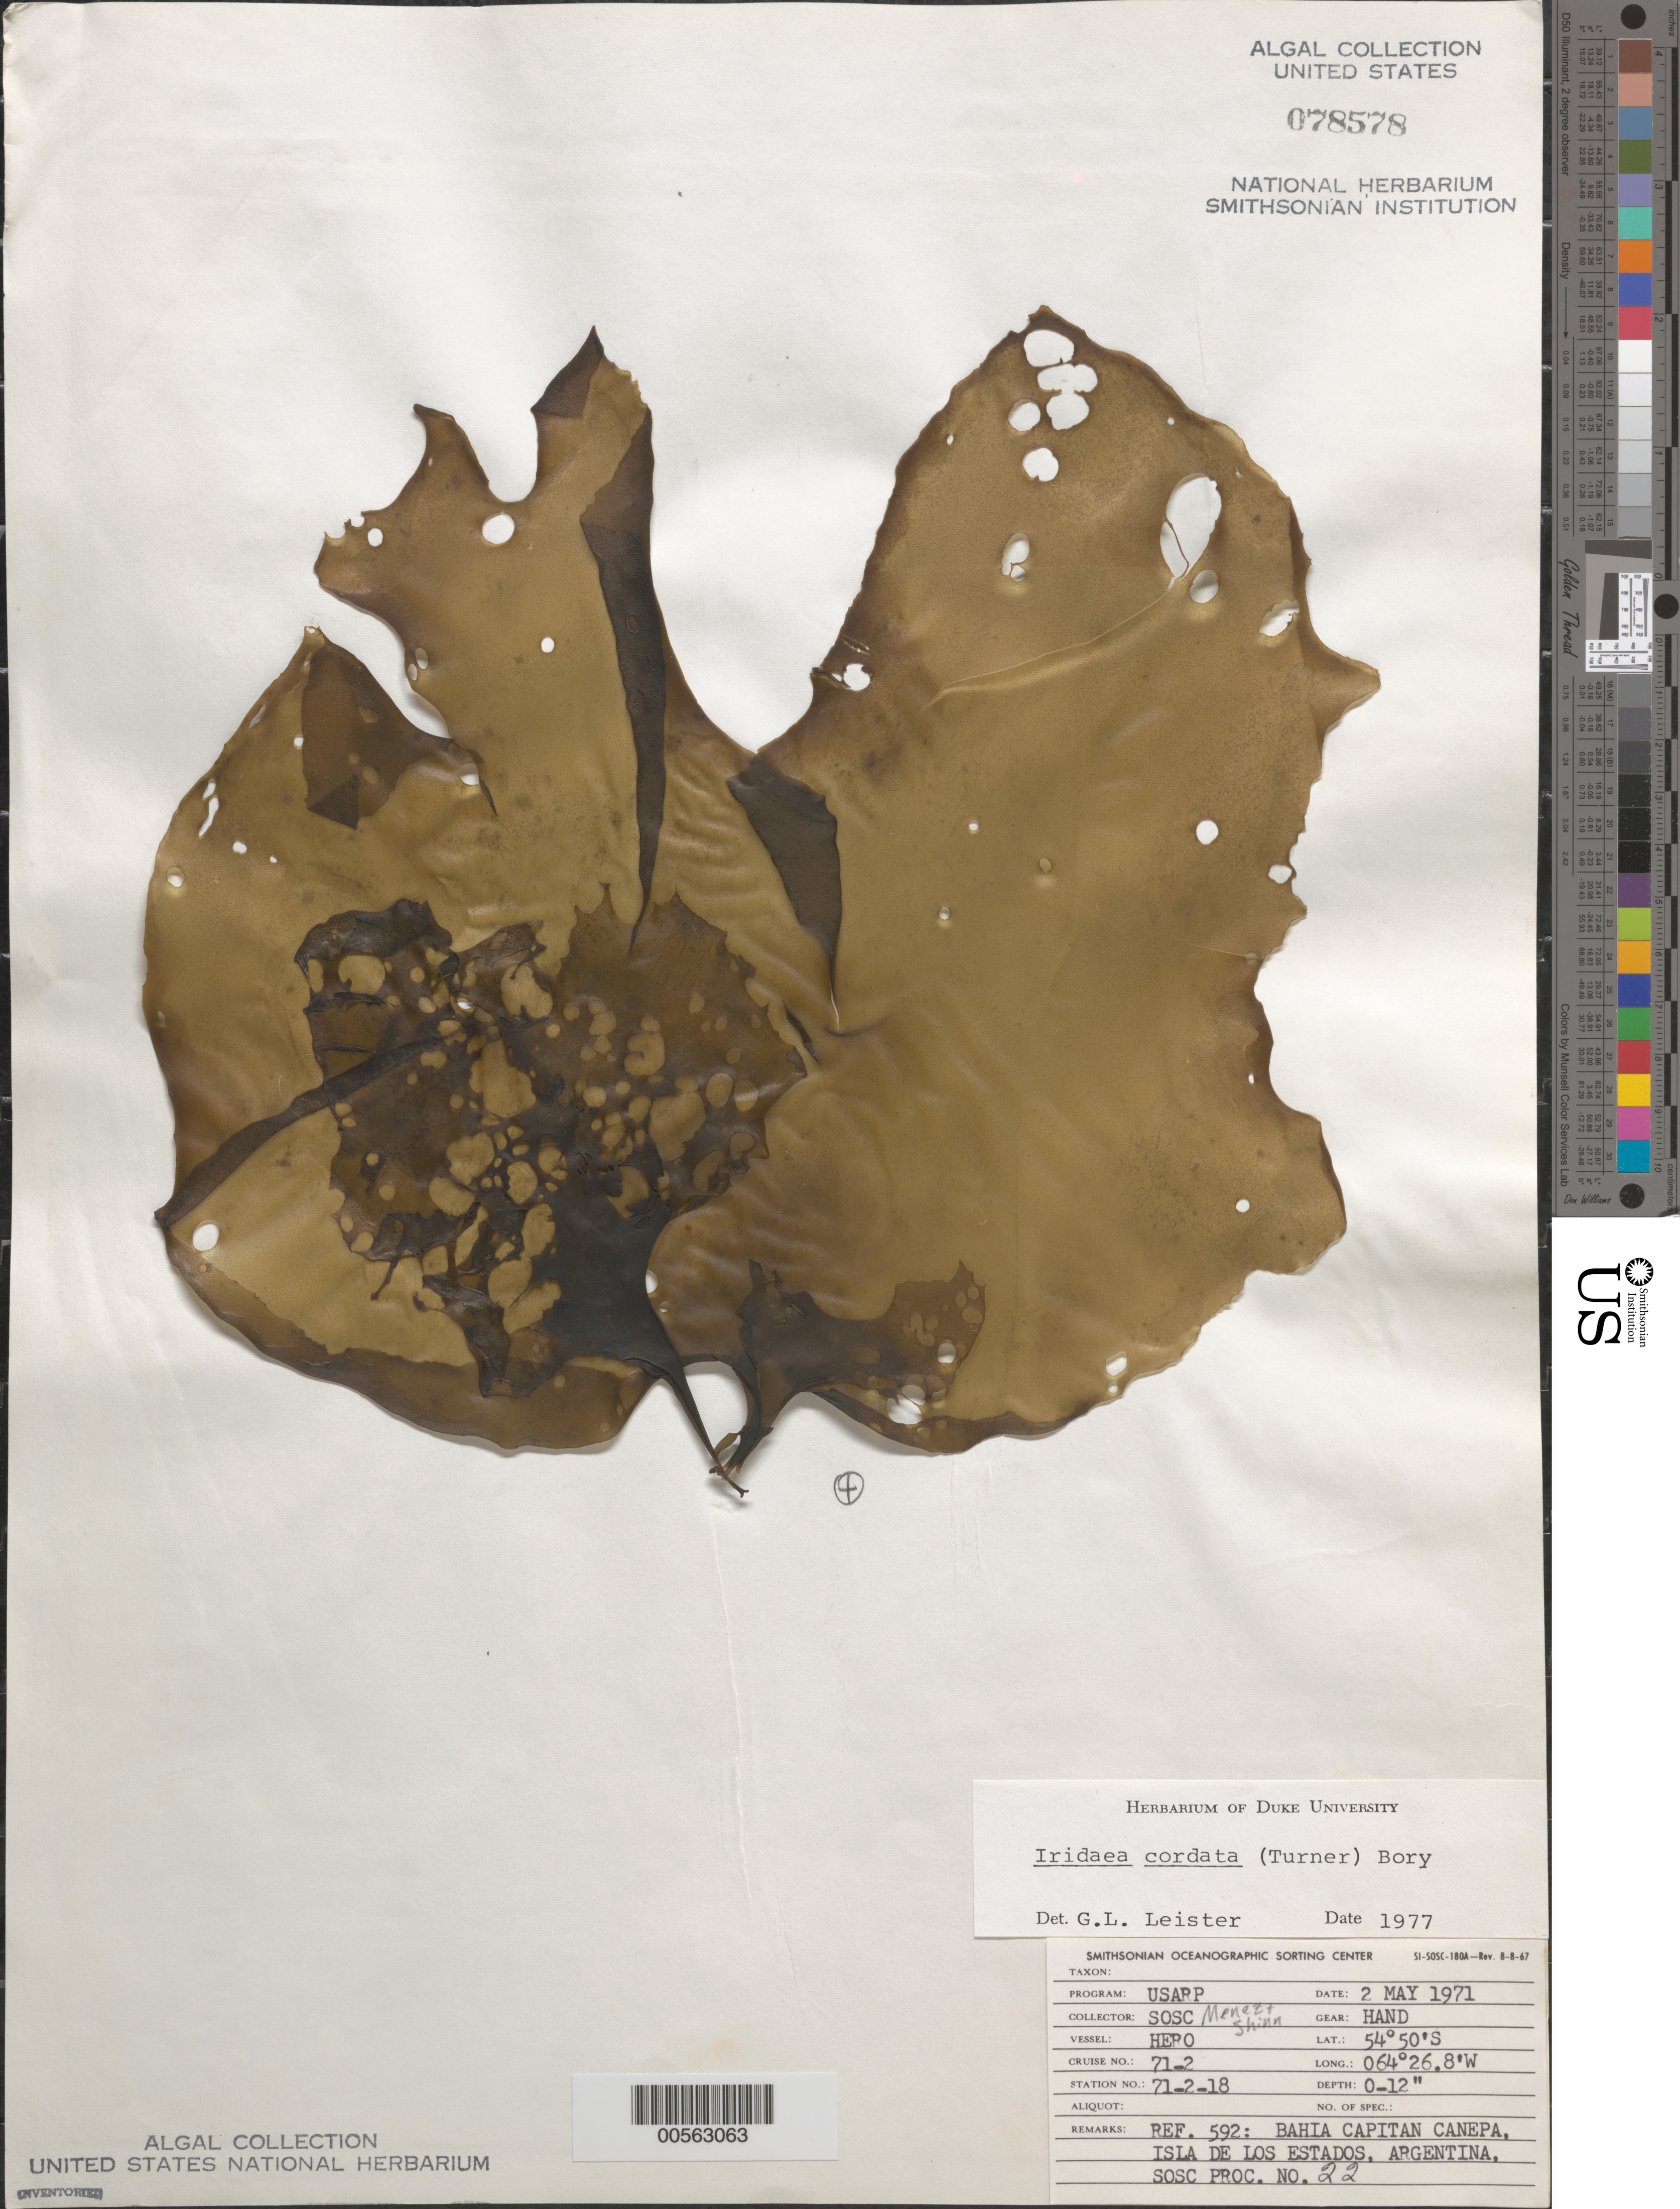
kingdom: Plantae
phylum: Rhodophyta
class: Florideophyceae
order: Gigartinales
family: Gigartinaceae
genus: Iridaea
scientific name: Iridaea cordata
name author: (Turner) Bory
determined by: Leister, G. L.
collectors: Meñez & -. Shinn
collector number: Station 71-2-18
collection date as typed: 02 May 1971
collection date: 1971-05-02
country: Argentina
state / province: Tierra del Fuego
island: Isla de los Estados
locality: Bahia Capitan Canepa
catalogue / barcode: US 78578